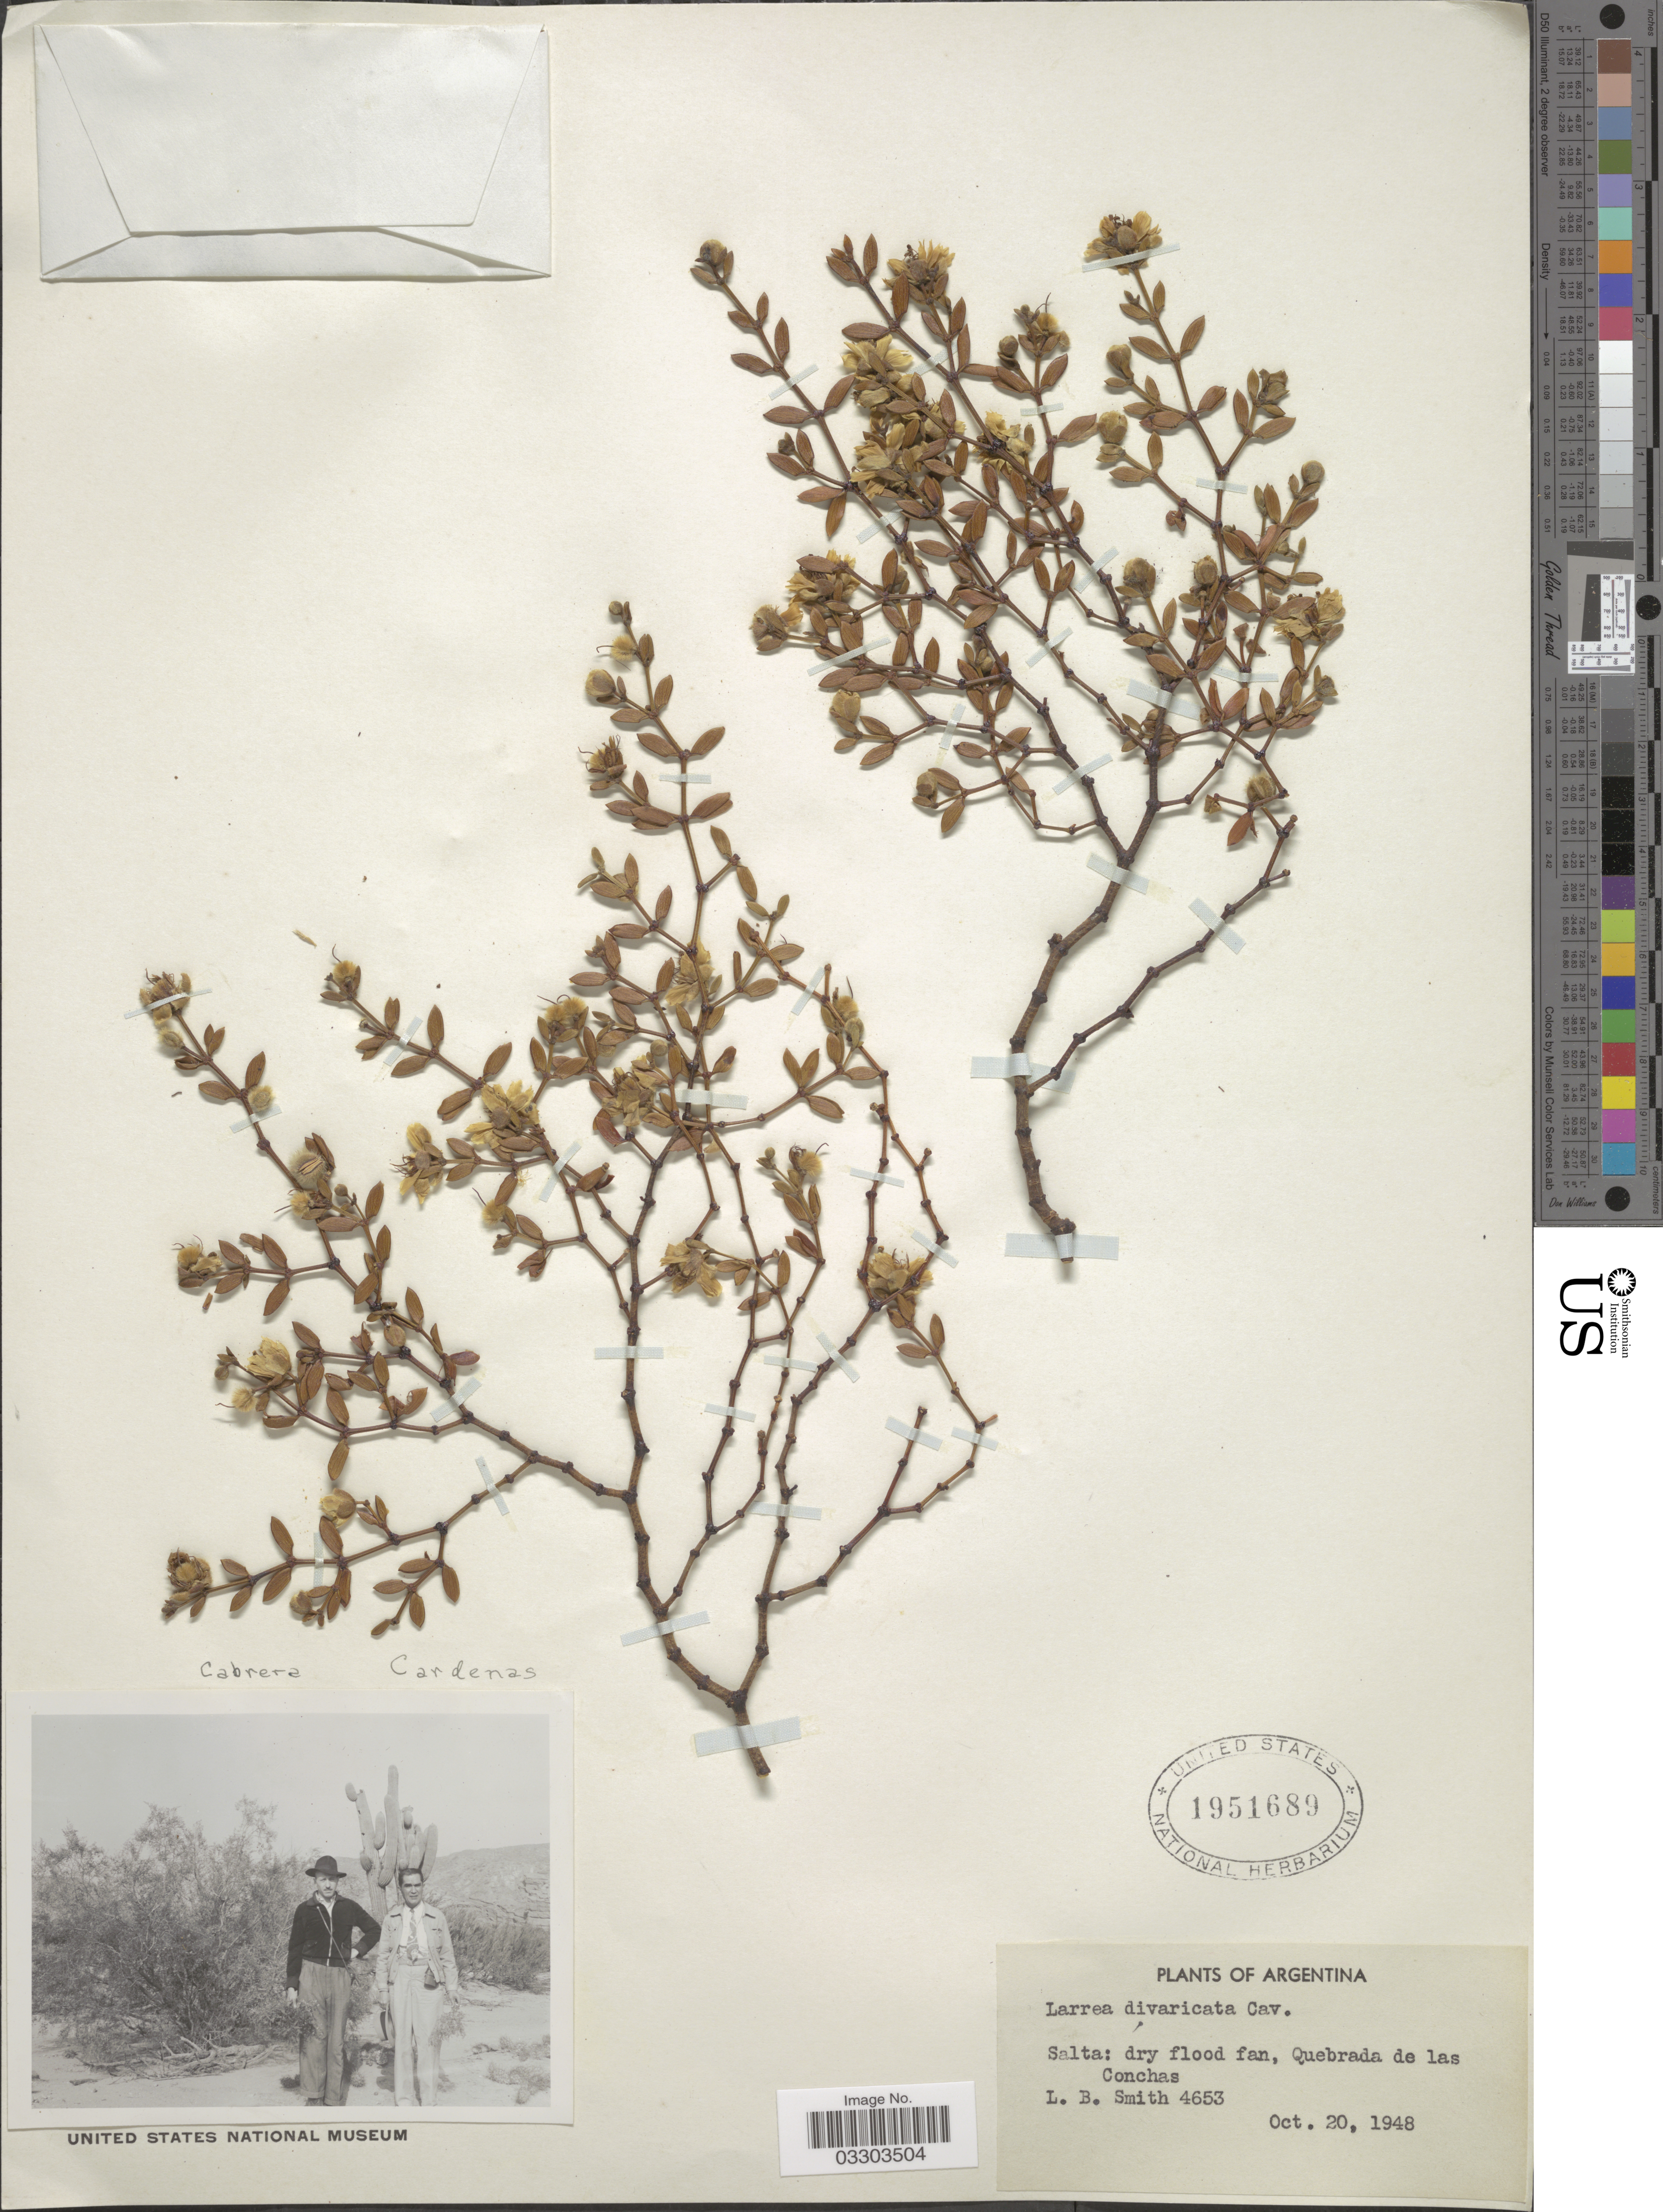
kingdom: Plantae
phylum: Tracheophyta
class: Magnoliopsida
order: Zygophyllales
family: Zygophyllaceae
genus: Larrea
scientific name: Larrea divaricata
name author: Cav.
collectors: L. Smith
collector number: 4653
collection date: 1948-10-20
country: Argentina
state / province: Salta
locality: Quebrada de las Conhas.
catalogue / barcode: US 1951689